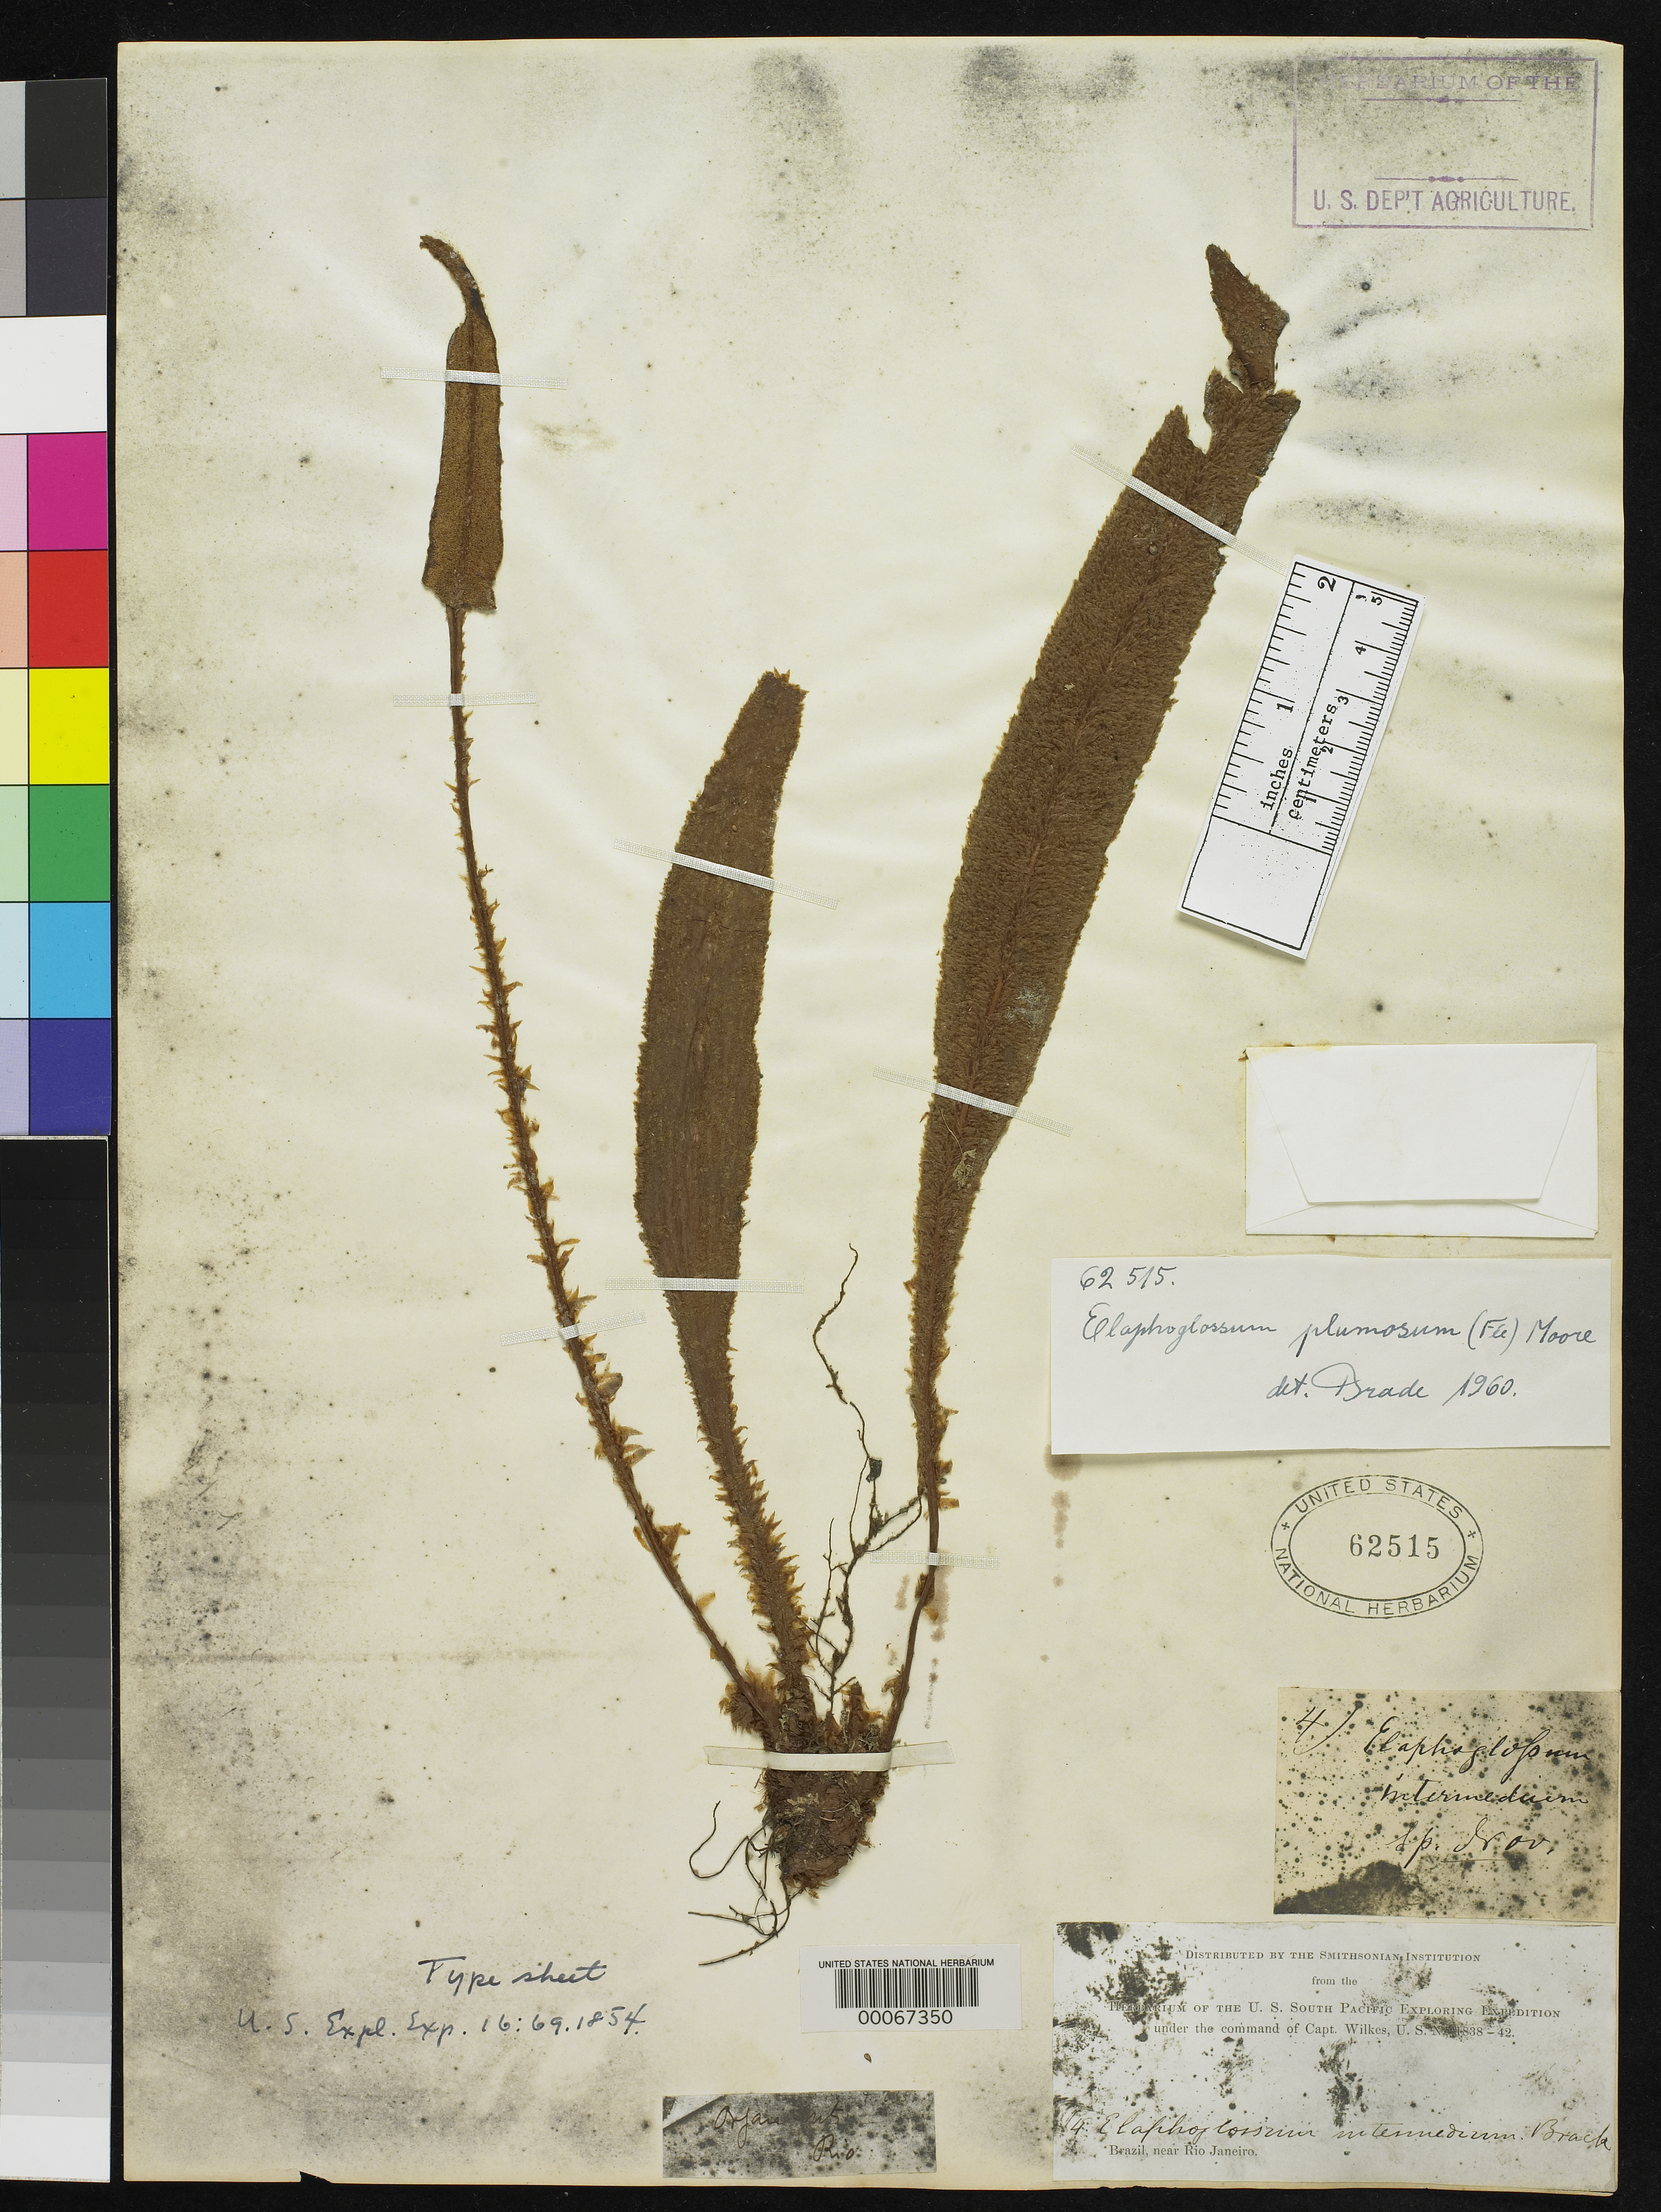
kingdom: Plantae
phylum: Tracheophyta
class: Polypodiopsida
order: Polypodiales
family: Dryopteridaceae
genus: Elaphoglossum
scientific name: Elaphoglossum intermedium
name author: Brack. in Wilkes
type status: Holotype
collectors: Wilkes Explor. Exped.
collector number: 4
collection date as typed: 1838 to -- --- 1842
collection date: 1838/1842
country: Brazil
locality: Near Rio Janeiro.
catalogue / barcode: US 62515